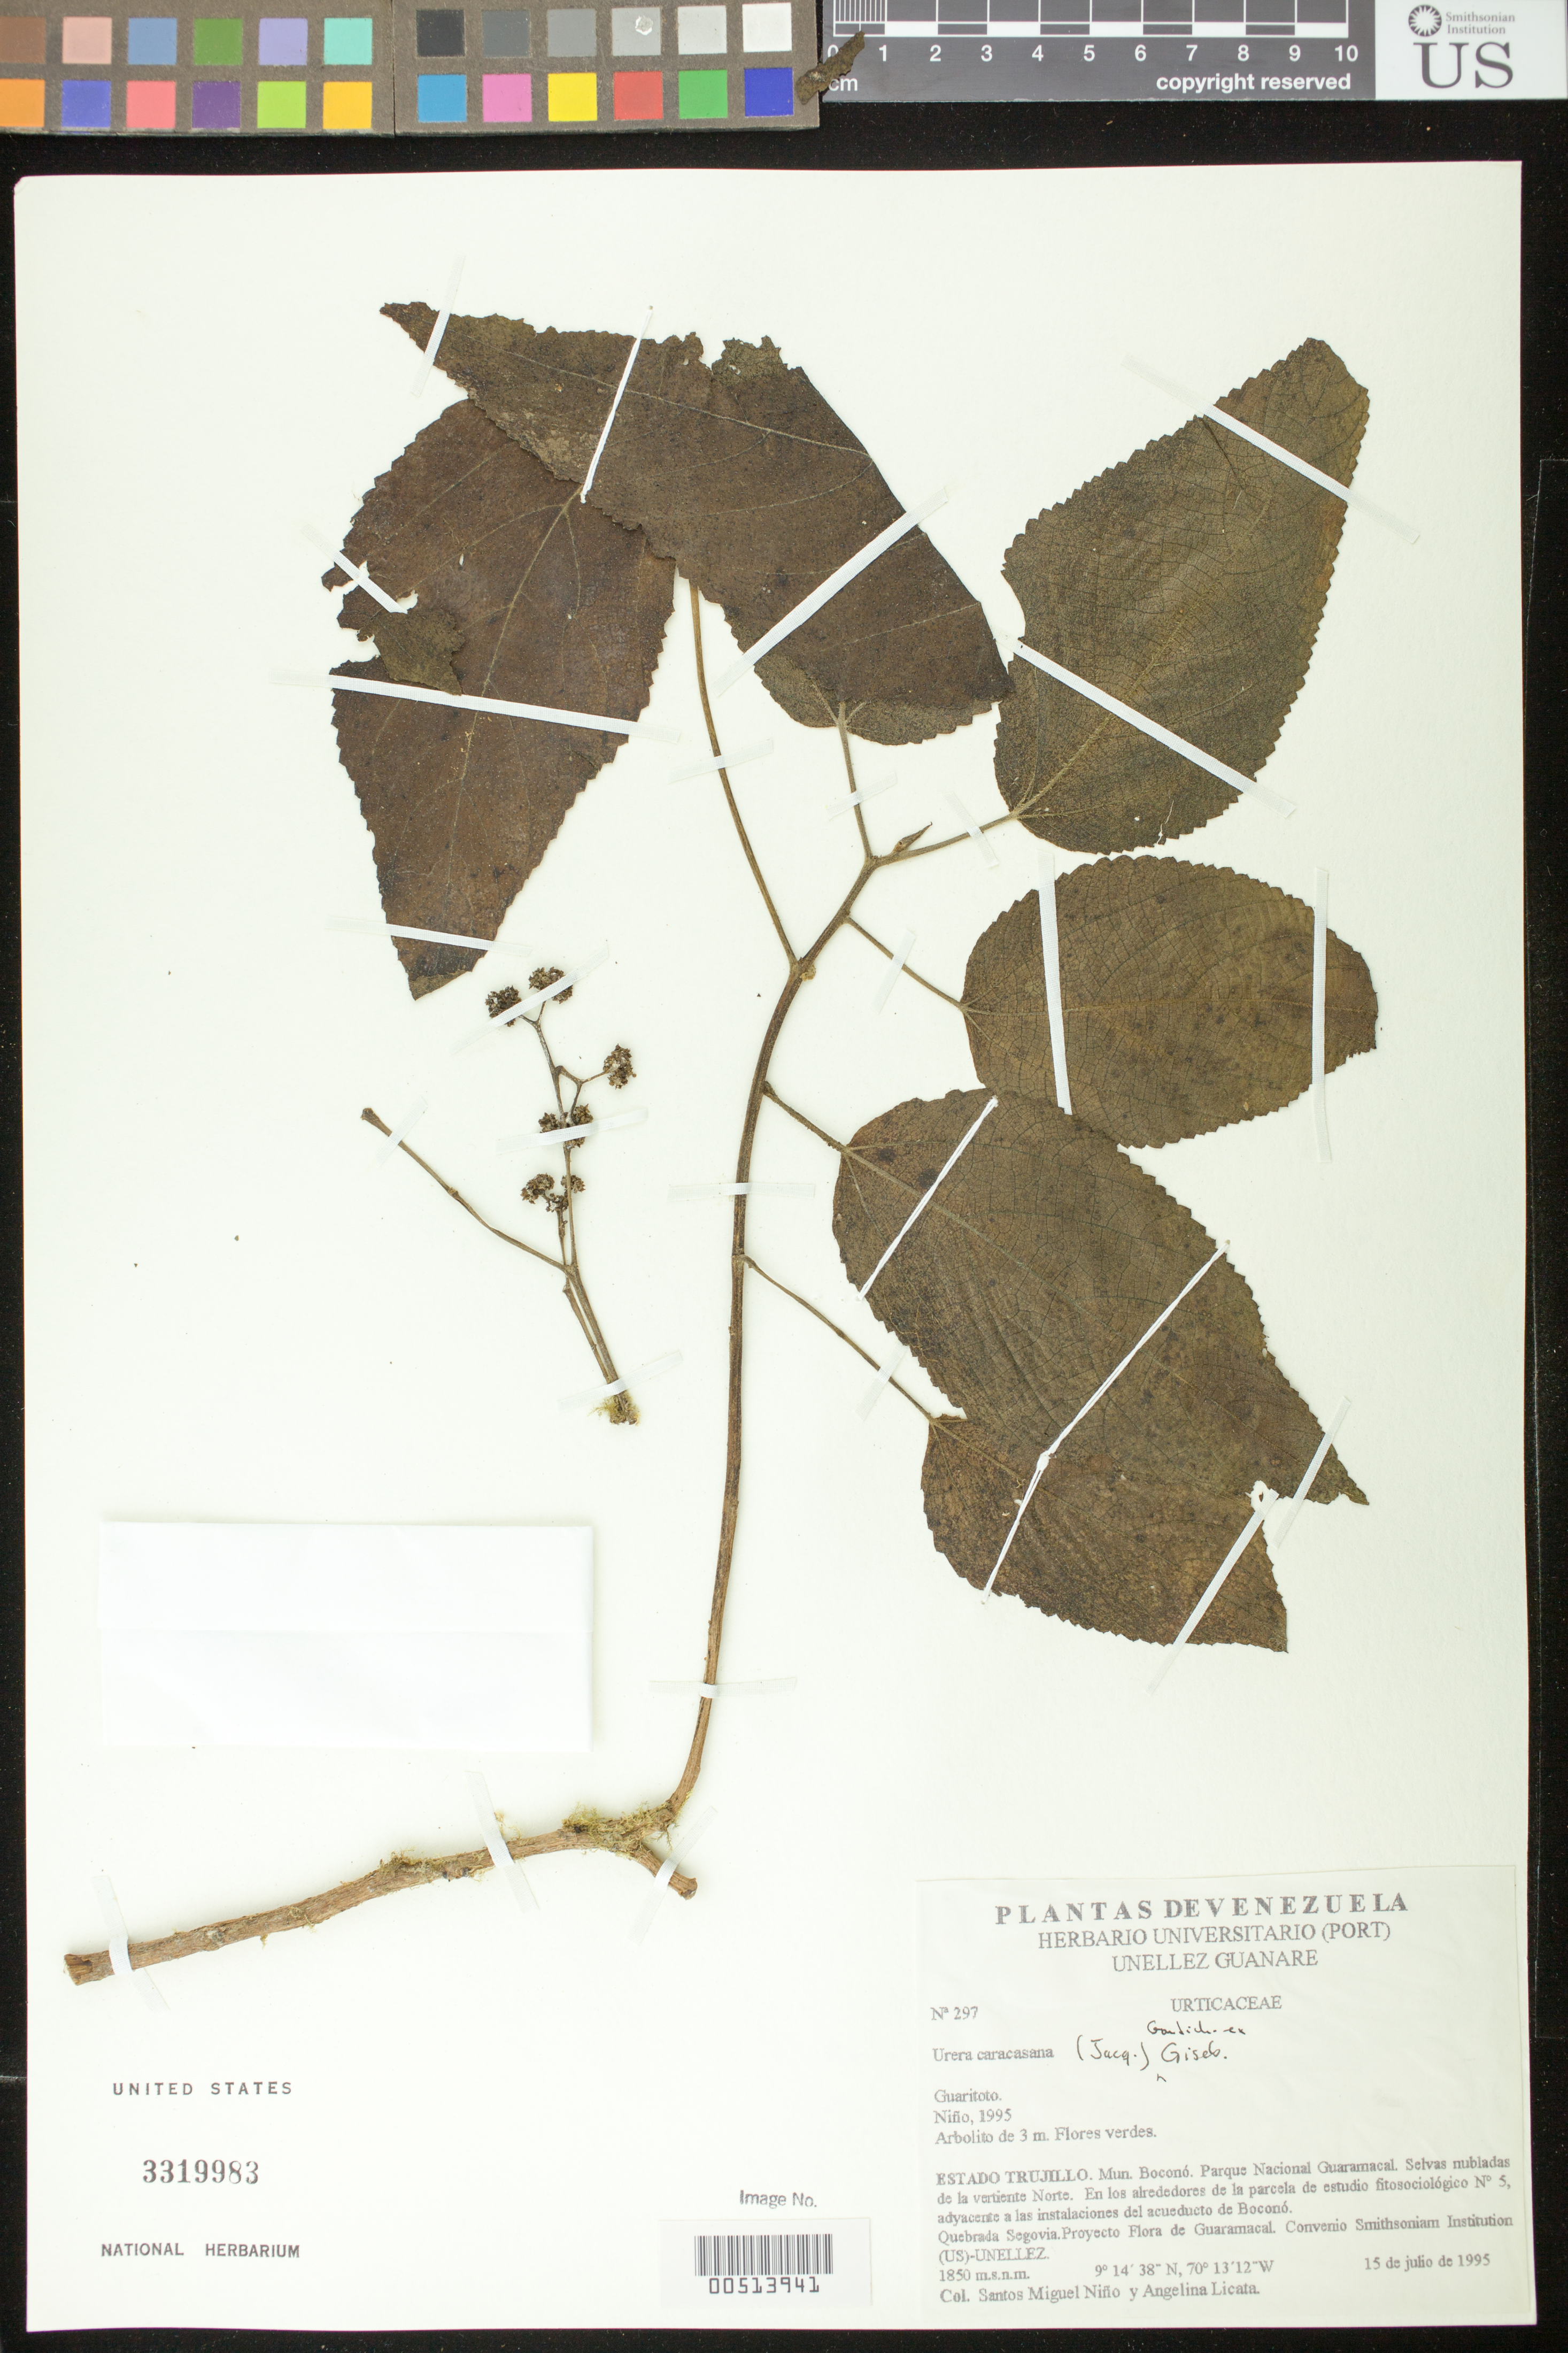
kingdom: Plantae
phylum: Tracheophyta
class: Magnoliopsida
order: Rosales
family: Urticaceae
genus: Urera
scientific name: Urera caracasana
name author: (Jacq.) Gaudich. ex Griseb.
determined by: Dorr, L. J., (BOT), Smithsonian Institution - National Museum of Natural History (UNITED STATES)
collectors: S. M. Niño & A. Licata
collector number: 297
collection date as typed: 15 Jul 1995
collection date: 1995-07-15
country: Venezuela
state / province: Trujillo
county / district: Boconó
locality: Parque Nacional Guaramacal, vertiente N, adyacente a las instalaciones del acueducto de Boconó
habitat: Selva nubladas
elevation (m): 1850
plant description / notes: Common name: Guaritoto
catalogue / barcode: US 3319983